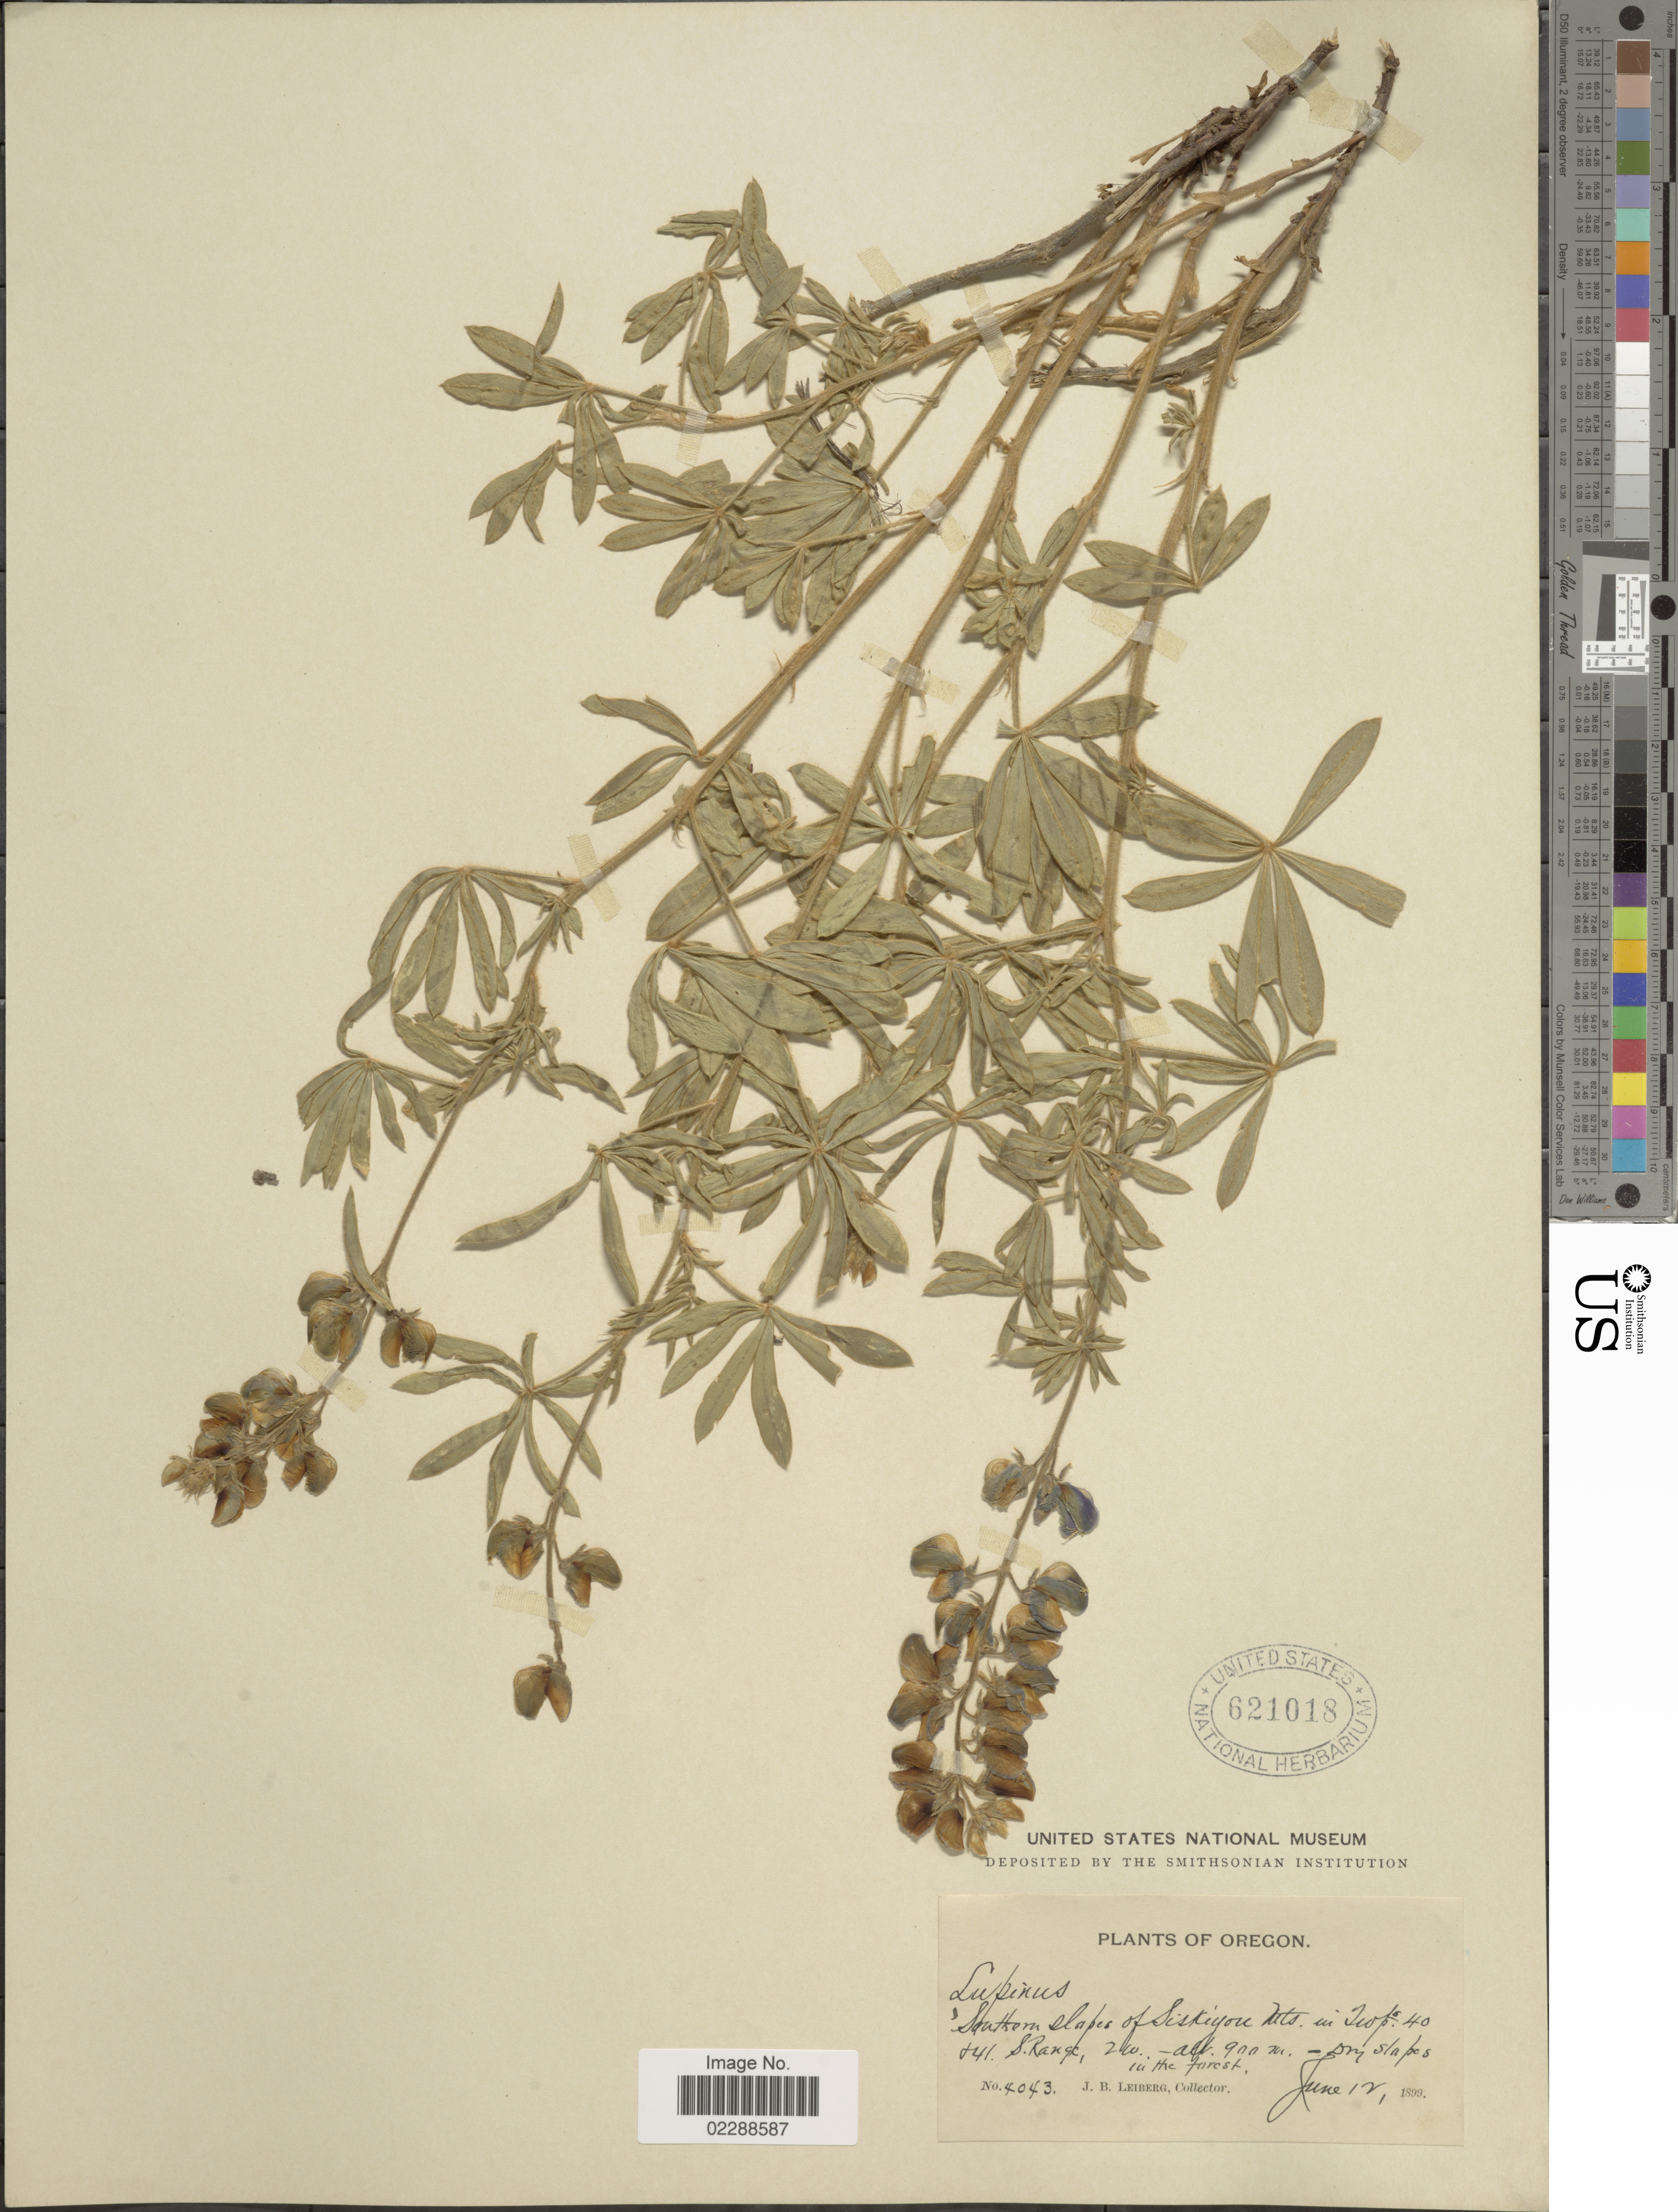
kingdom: Plantae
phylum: Tracheophyta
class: Magnoliopsida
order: Fabales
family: Fabaceae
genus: Lupinus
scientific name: Lupinus sp.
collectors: J. B. Leiberg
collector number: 4043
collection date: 1899-06-12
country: United States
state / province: Oregon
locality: Southern slopes of Siskiyou Mts.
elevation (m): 900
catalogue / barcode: US 621018